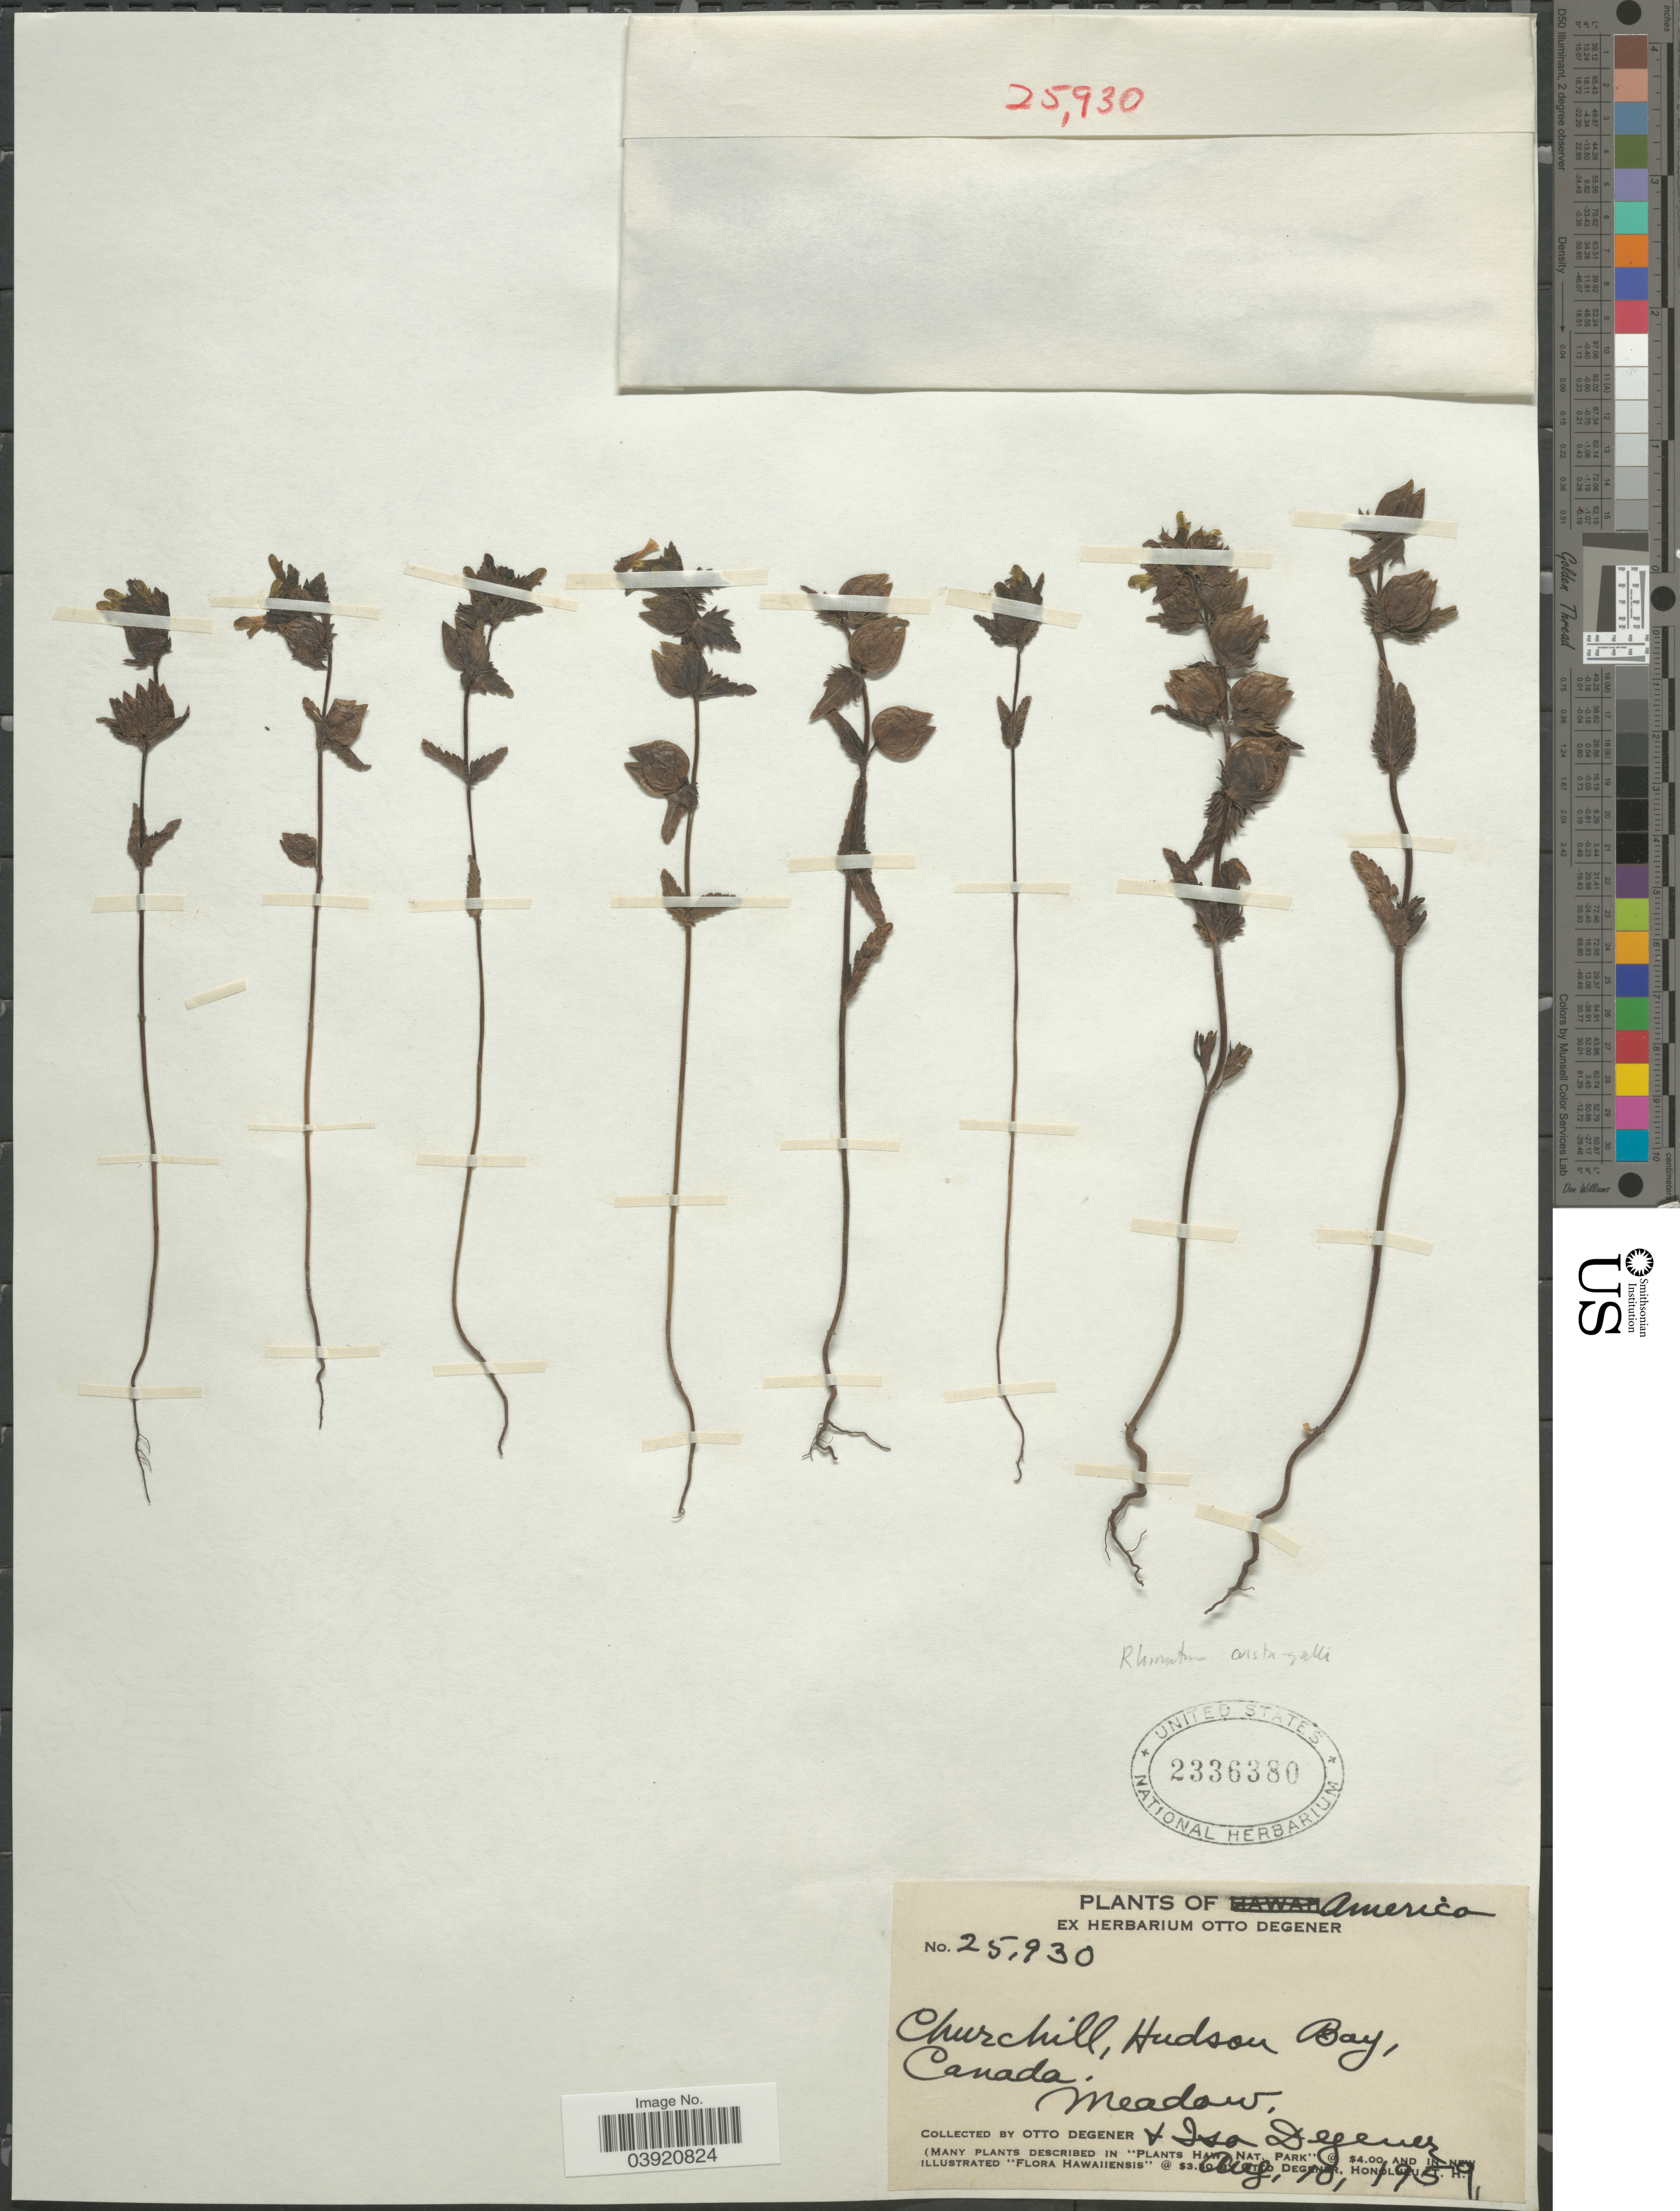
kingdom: Plantae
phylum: Tracheophyta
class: Magnoliopsida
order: Lamiales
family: Orobanchaceae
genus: Rhinanthus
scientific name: Rhinanthus crista-galli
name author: L.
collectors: O. Degener & I. Degener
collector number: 25930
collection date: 1959-08-10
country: Canada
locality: America. Churchill, Hudson Bay.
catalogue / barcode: US 2336380